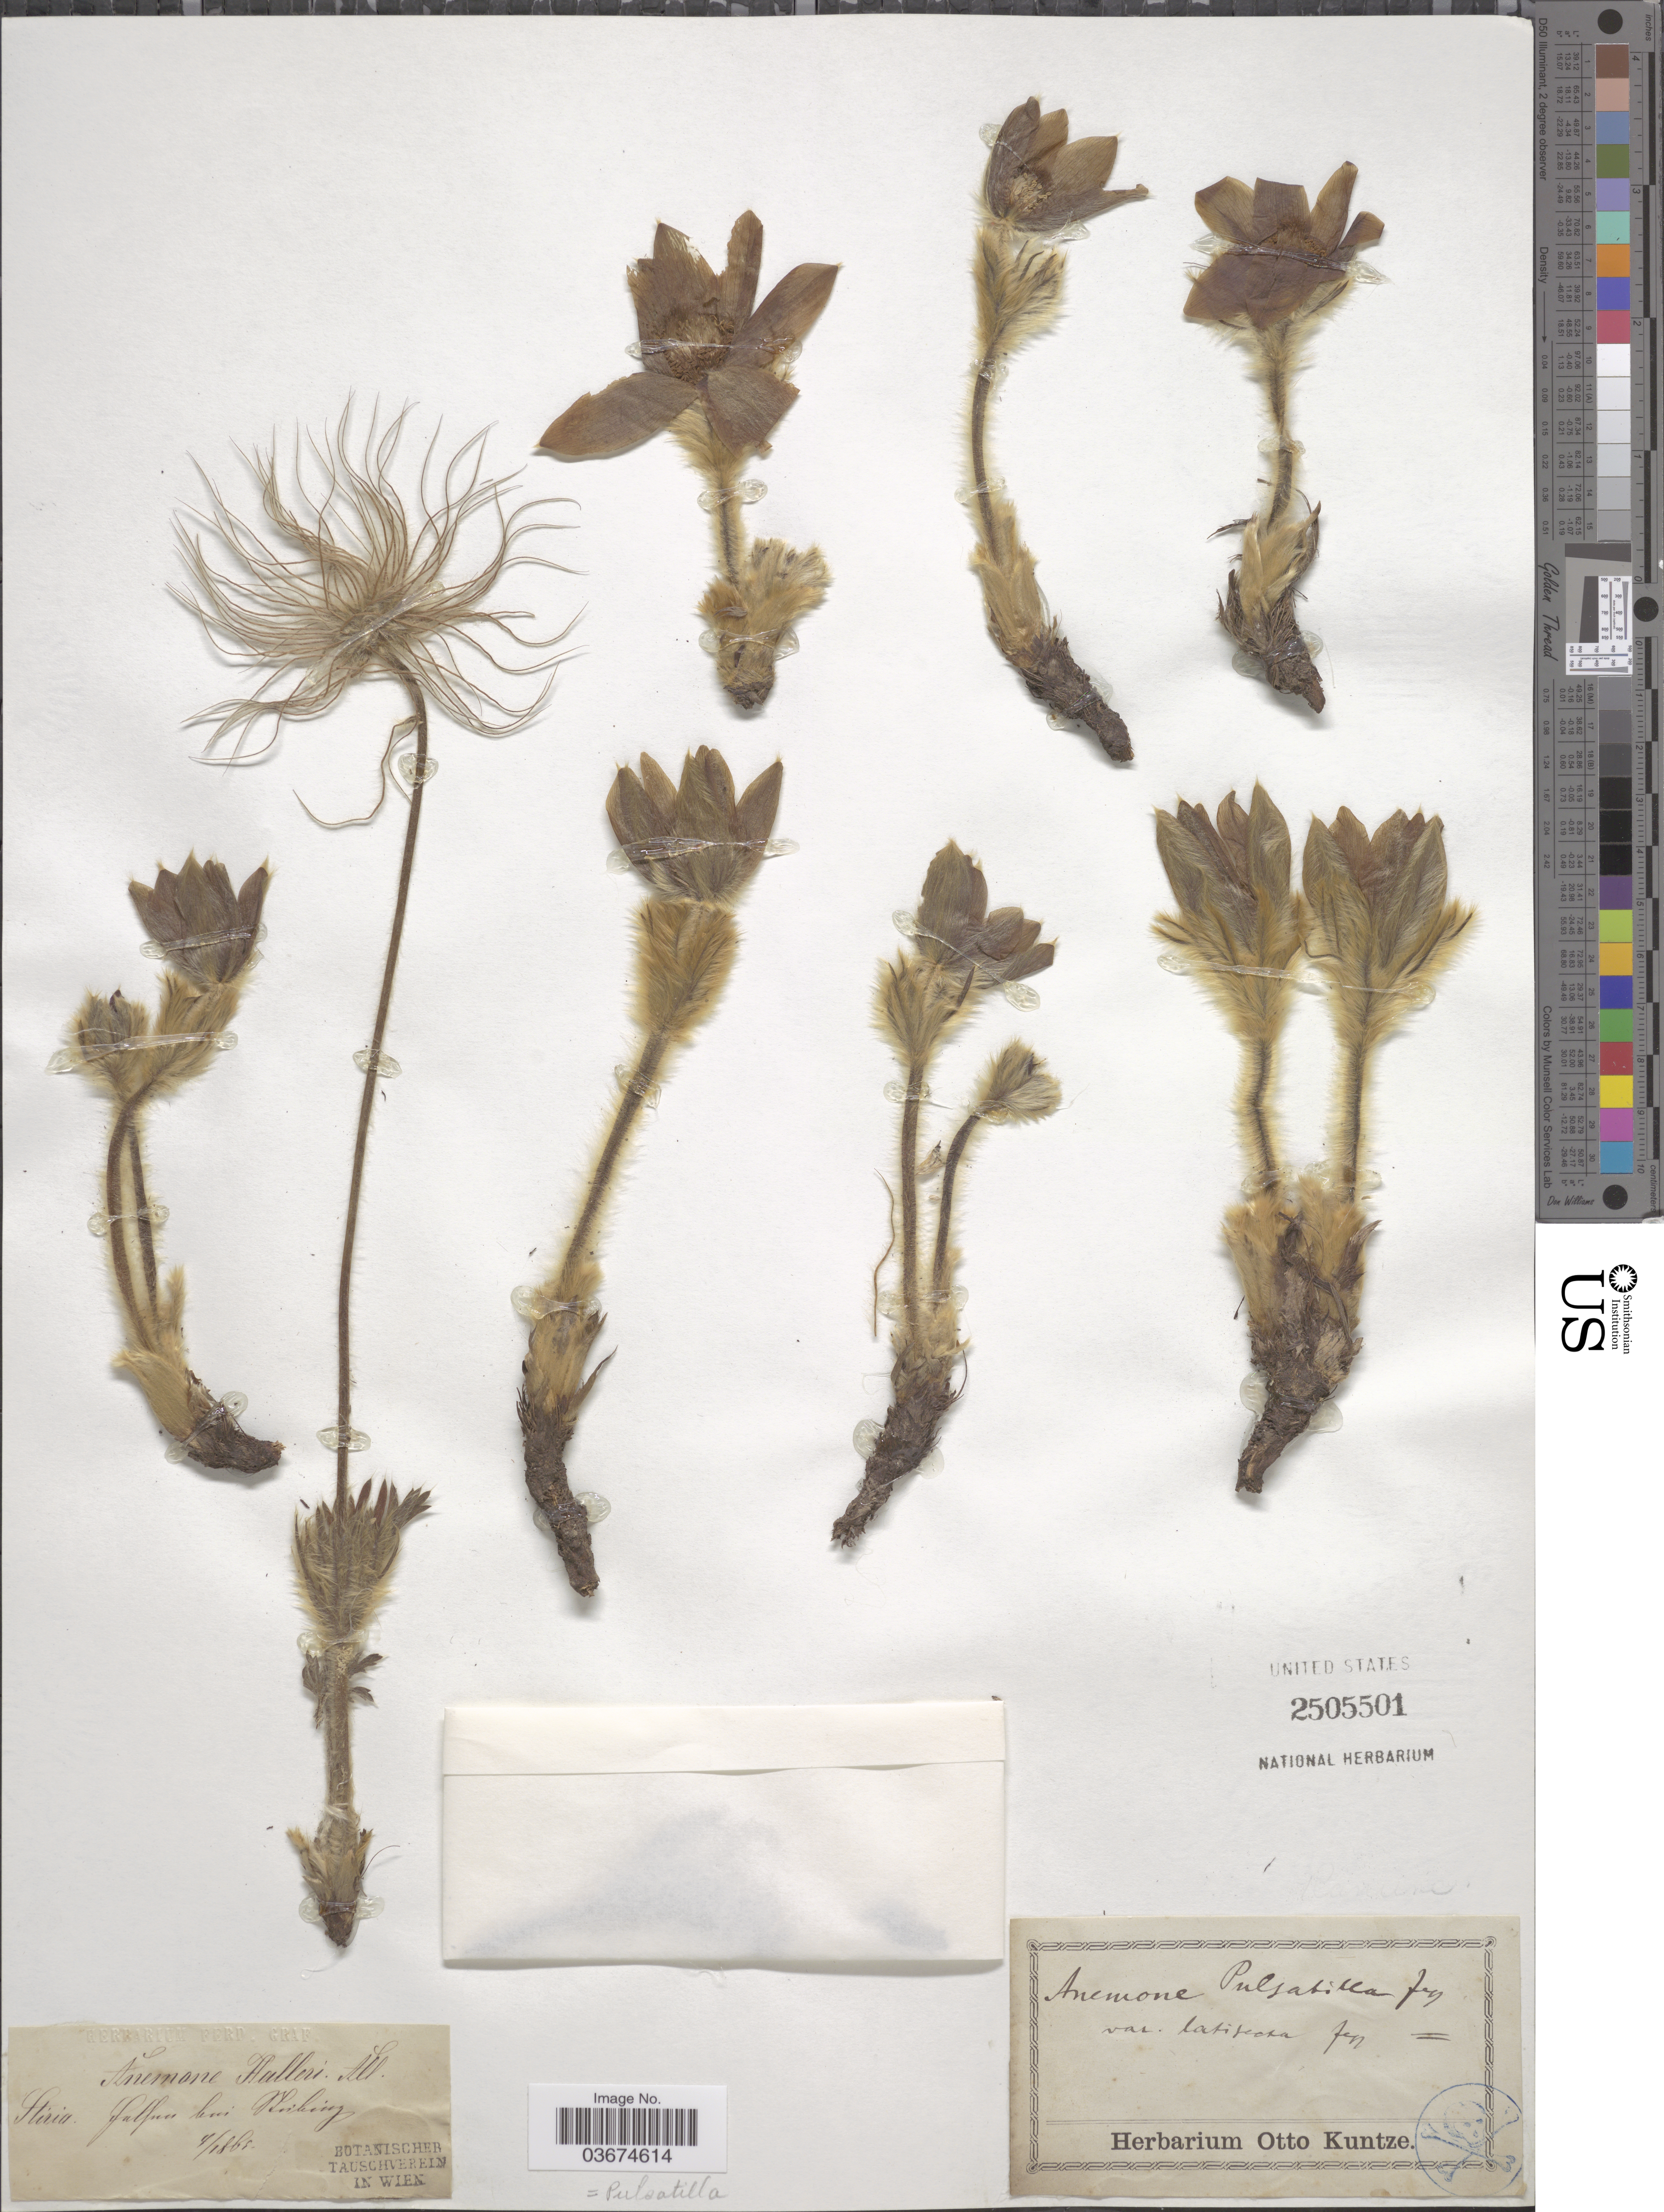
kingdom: Plantae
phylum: Tracheophyta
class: Magnoliopsida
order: Ranunculales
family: Ranunculaceae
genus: Pulsatilla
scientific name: Pulsatilla vulgaris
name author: Mill.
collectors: ex herb. Otto Kuntze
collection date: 1865-04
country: Austria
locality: Stiria. Falfur bei Beiking. [interpreted]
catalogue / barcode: US 2505501